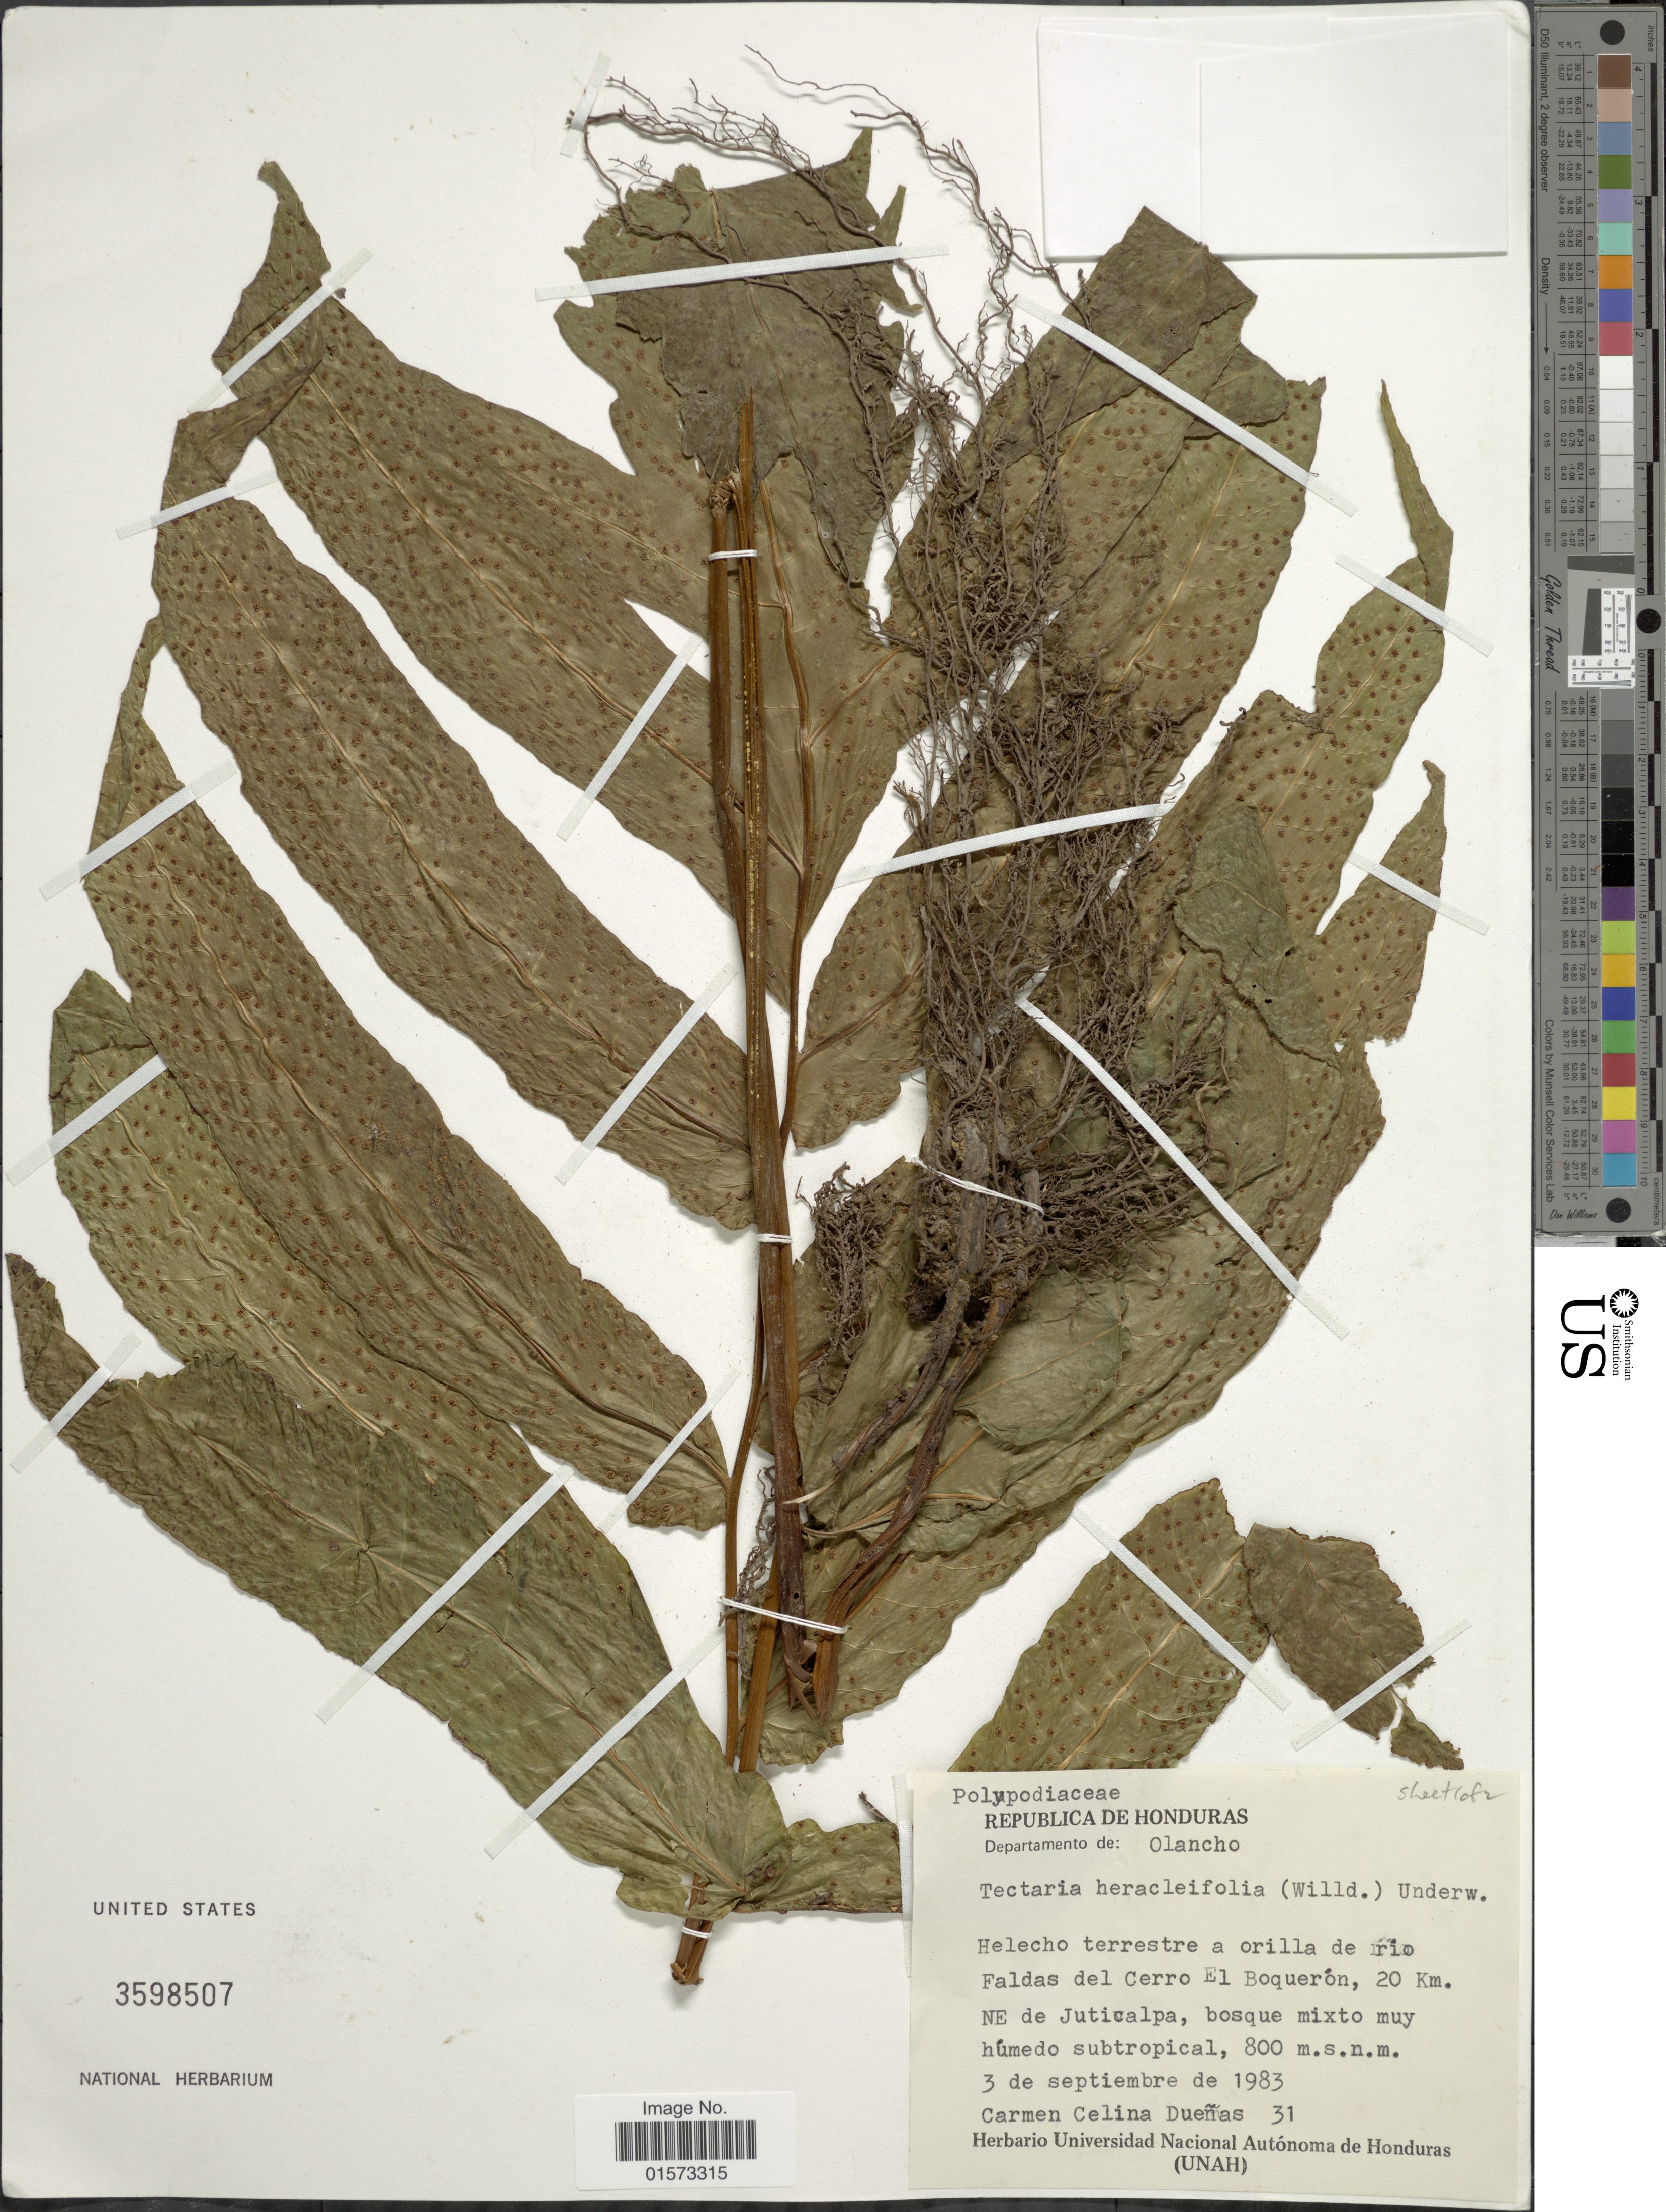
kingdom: Plantae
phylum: Tracheophyta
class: Polypodiopsida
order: Polypodiales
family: Tectariaceae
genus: Tectaria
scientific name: Tectaria heracleifolia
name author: (Willd.) Underw.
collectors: C. Dueñas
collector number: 31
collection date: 1983-09-03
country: Honduras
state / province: Olancho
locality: Departamento de: Olancho. Helecho terreste a orilla de Rio Faldas del Cerro El Boqueron, 20 km NE de Juticalpa, bosque mixto muy humedo subtropical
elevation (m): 800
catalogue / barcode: US 3598507